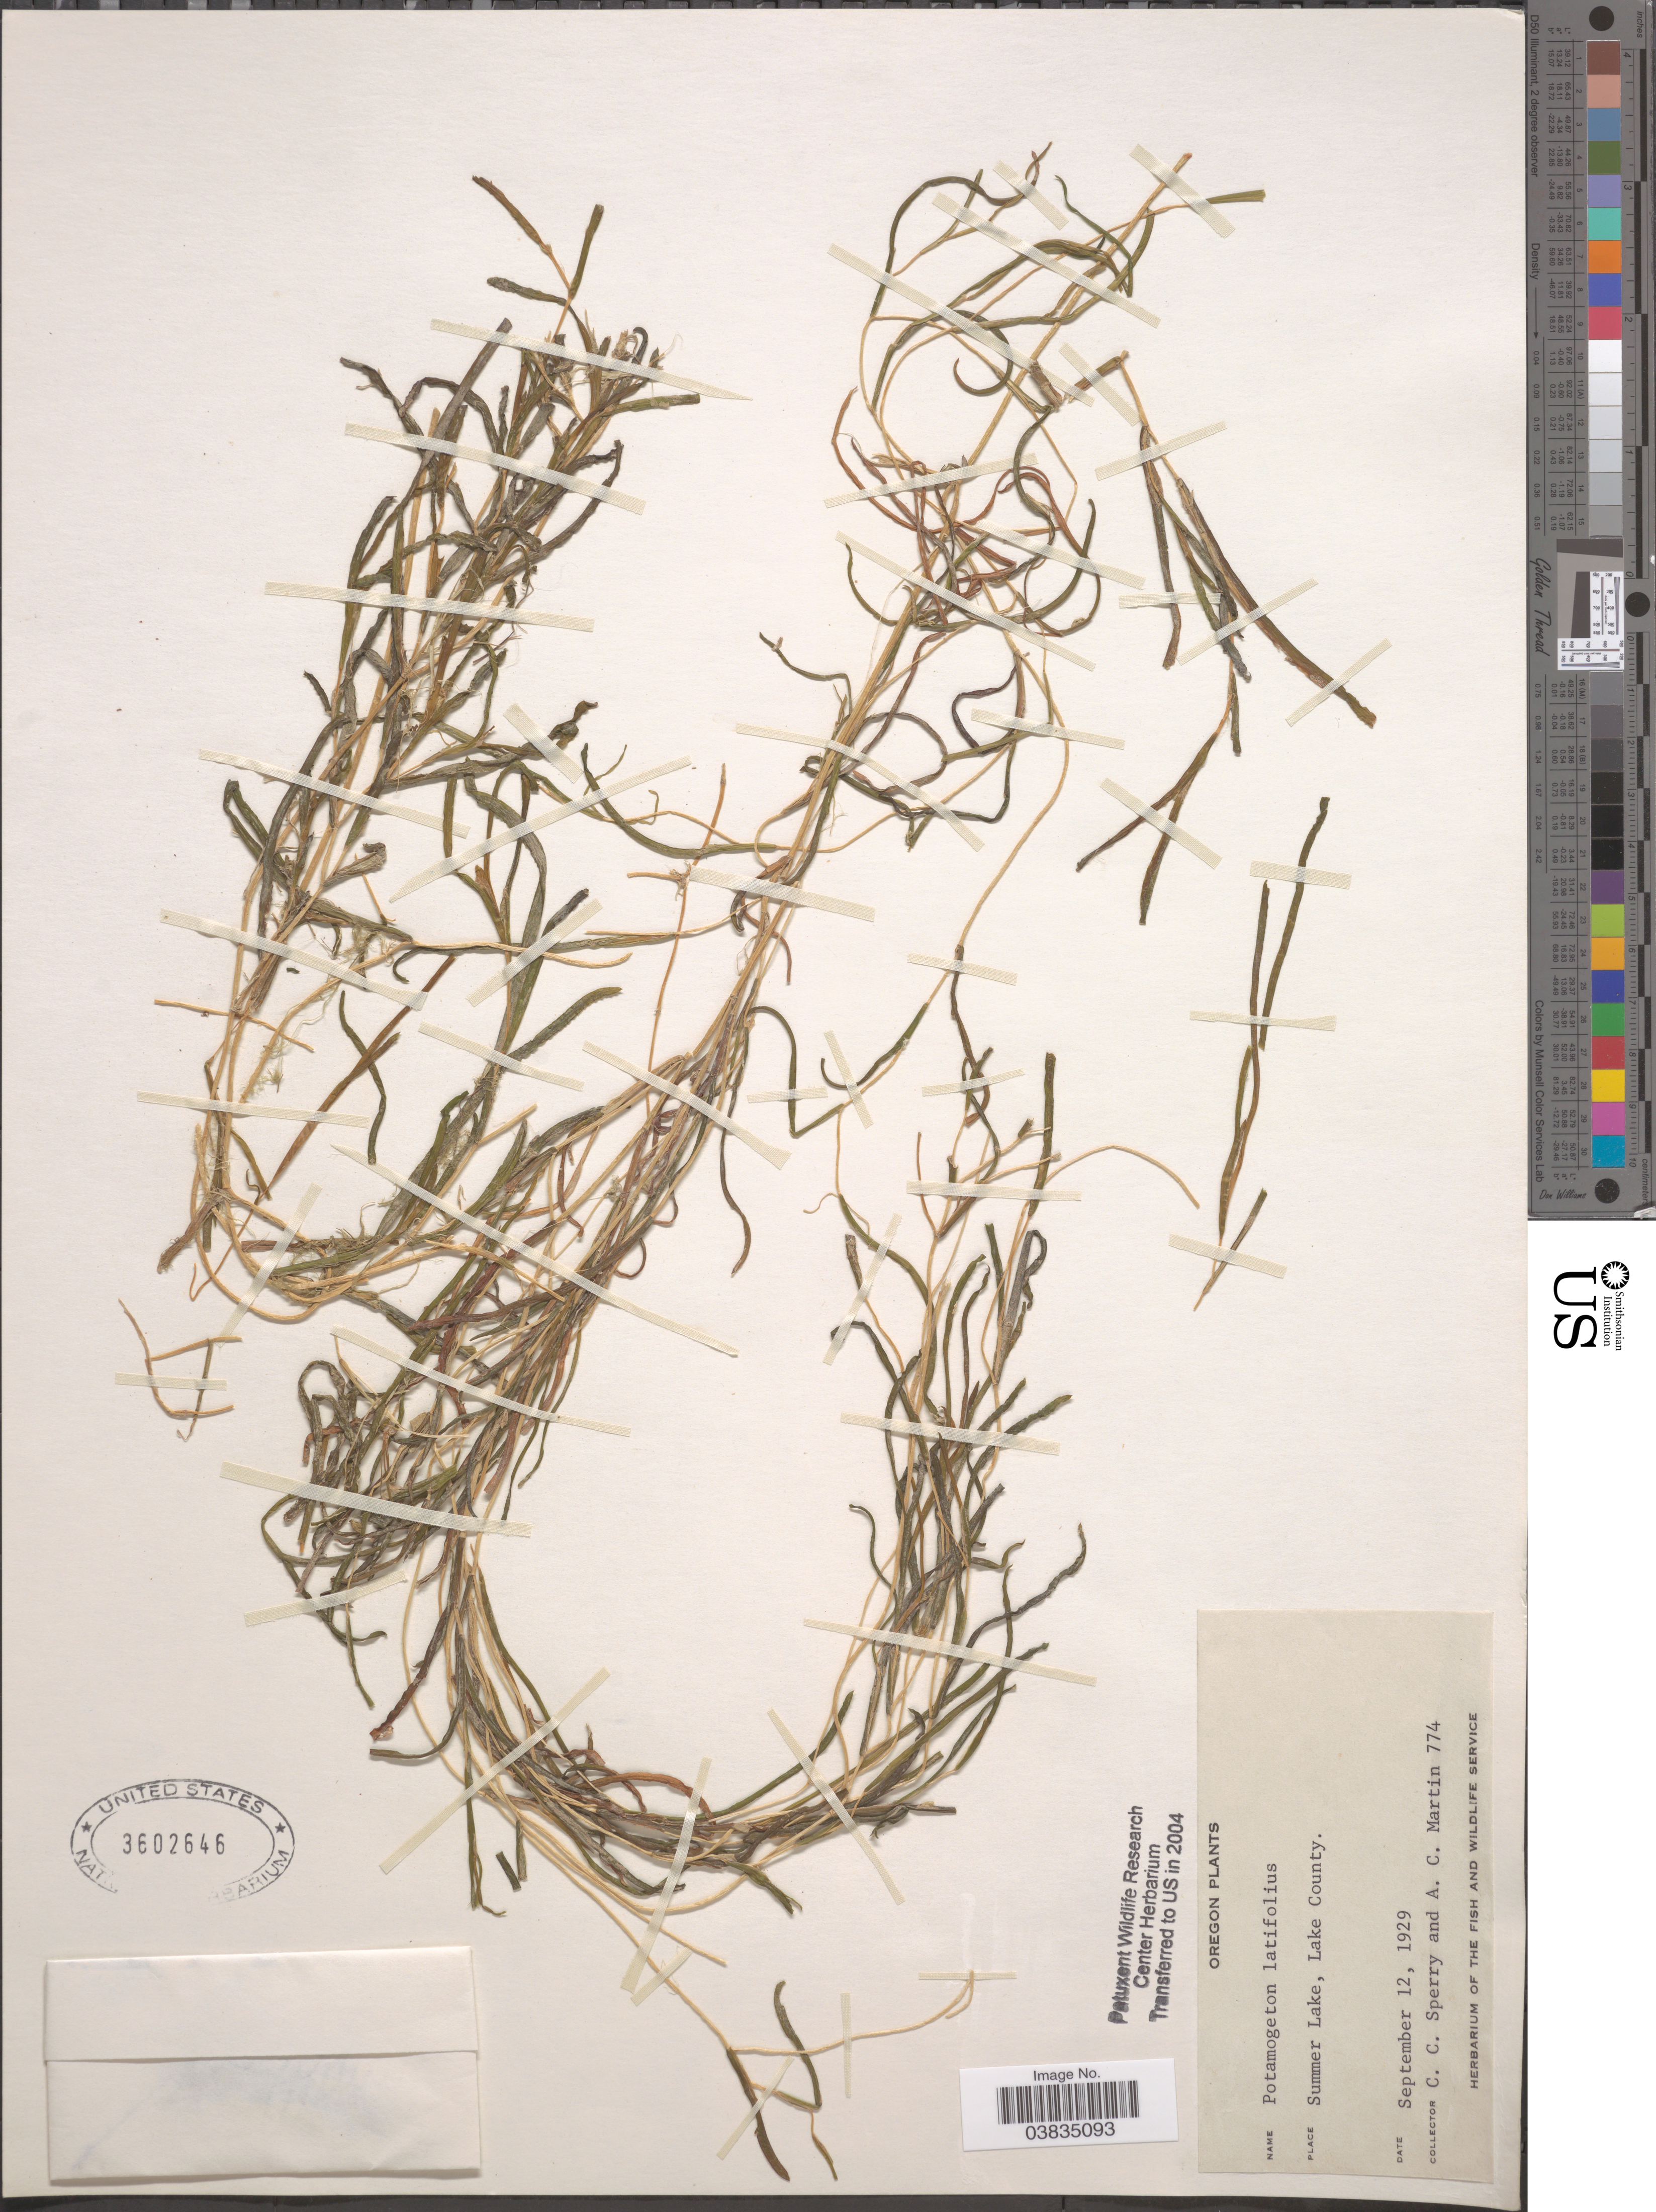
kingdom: Plantae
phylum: Tracheophyta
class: Liliopsida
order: Alismatales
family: Potamogetonaceae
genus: Potamogeton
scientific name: Potamogeton latifolius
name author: Sloboda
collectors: C. C. Sperry & A. C. Martin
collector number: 774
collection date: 1929-09-12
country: United States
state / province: Oregon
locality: Summer Lake, Lake County.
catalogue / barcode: US 3602646